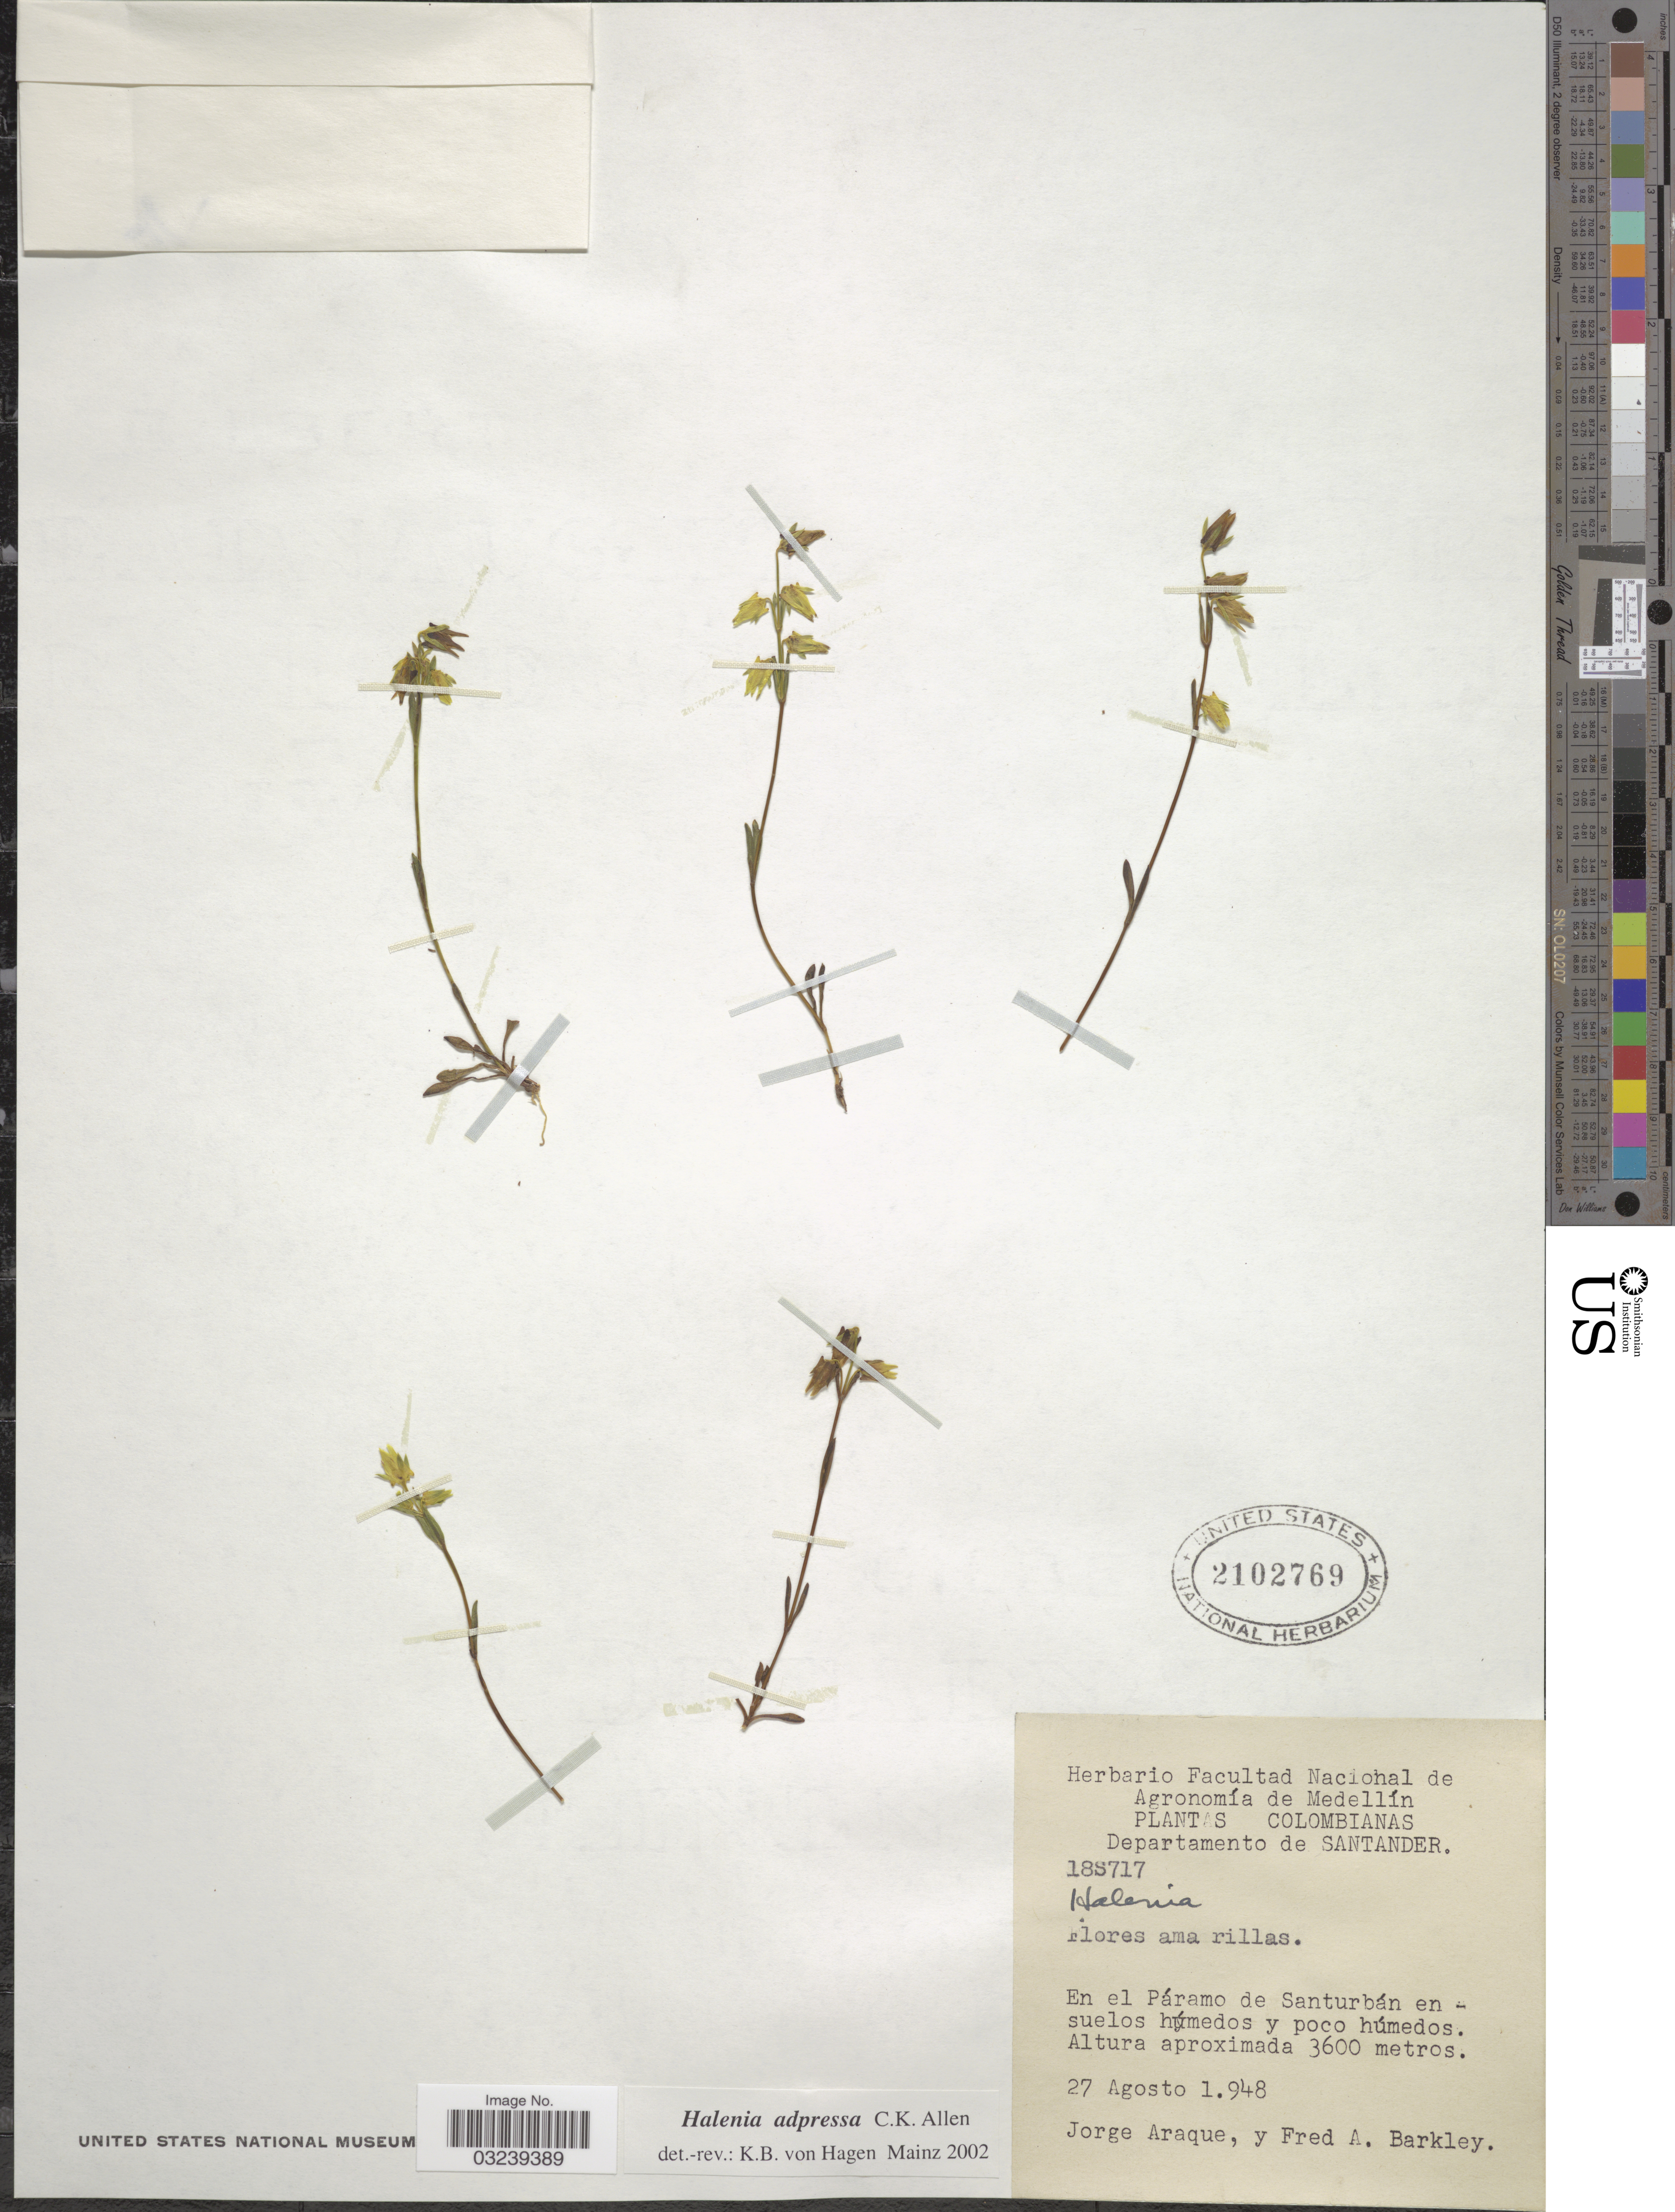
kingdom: Plantae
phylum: Tracheophyta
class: Magnoliopsida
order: Gentianales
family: Gentianaceae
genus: Halenia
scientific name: Halenia adpressa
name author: C.K. Allen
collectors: J. Araque & F. A. Barkley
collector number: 18S717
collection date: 1948-08-27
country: Colombia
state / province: Santander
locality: Departamento de Santander. En el Páramo de Santurbán en suelos húmedos y poco húmedos.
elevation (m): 3600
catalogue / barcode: US 2102769